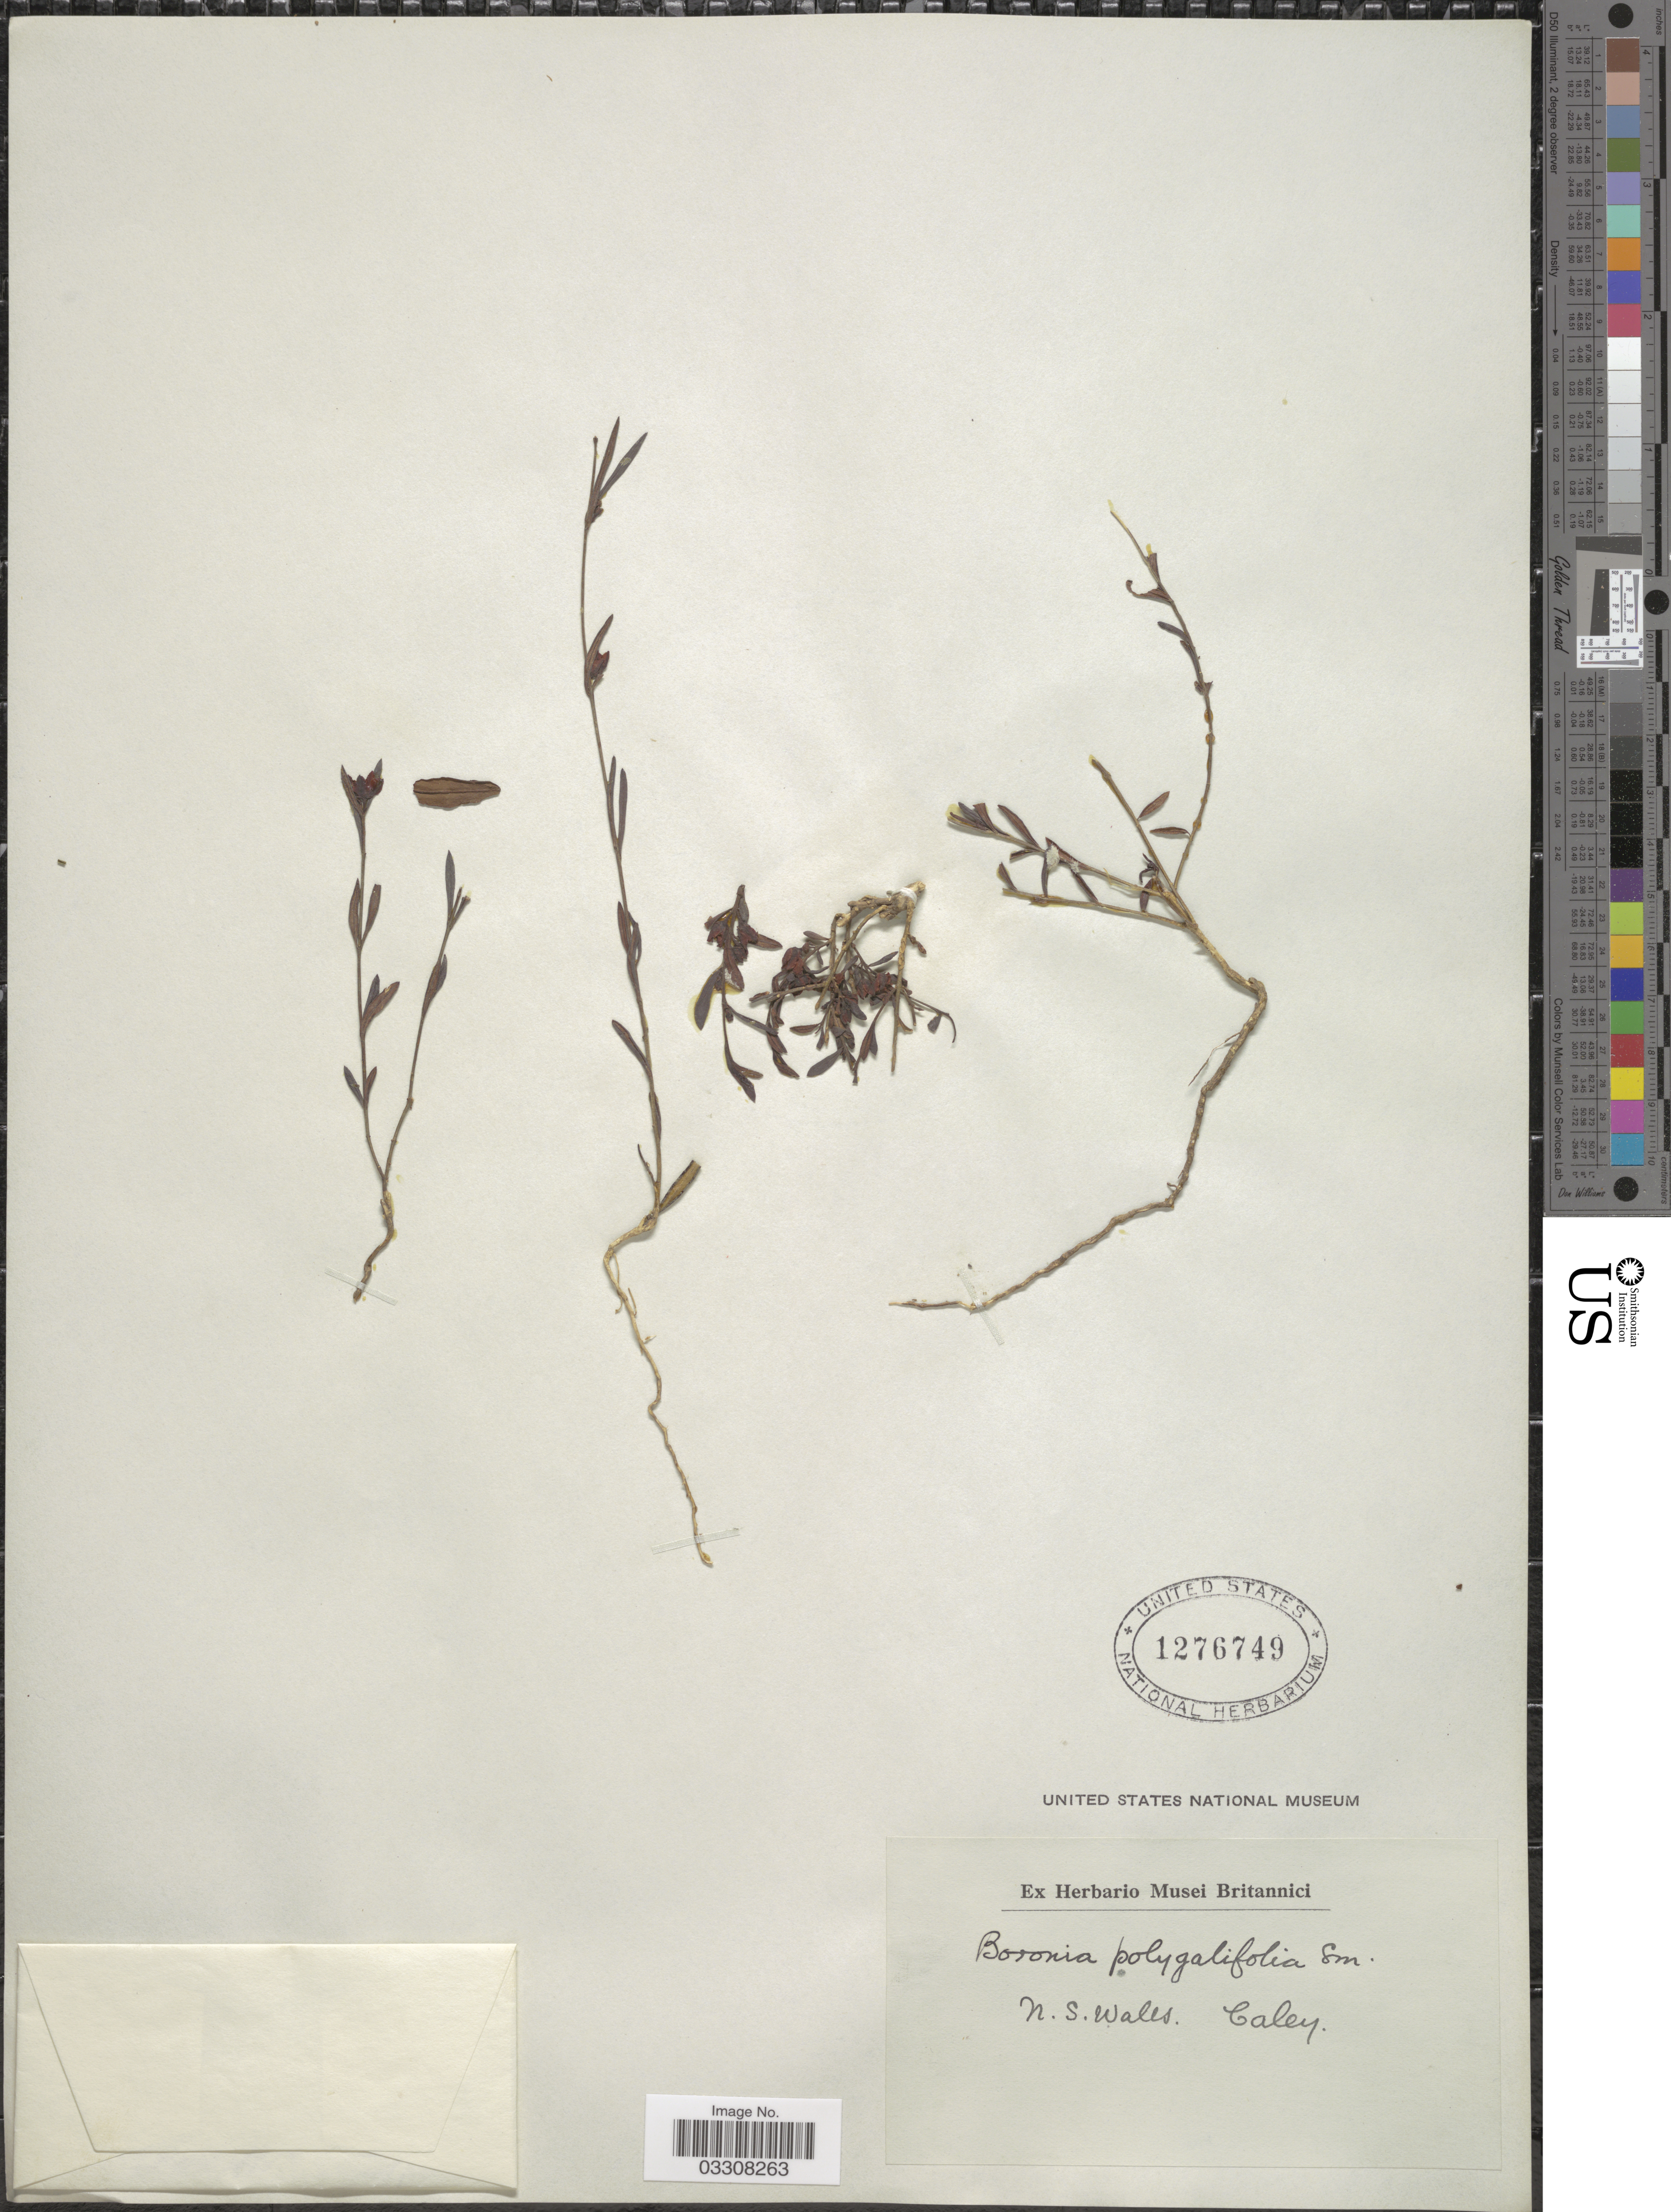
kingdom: Plantae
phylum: Tracheophyta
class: Magnoliopsida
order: Sapindales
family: Rutaceae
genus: Cyanothamnus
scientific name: Cyanothamnus polygalifolius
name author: (Sm.) Duretto & Heslewood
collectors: -. Caley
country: Australia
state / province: New South Wales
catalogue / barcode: US 1276749